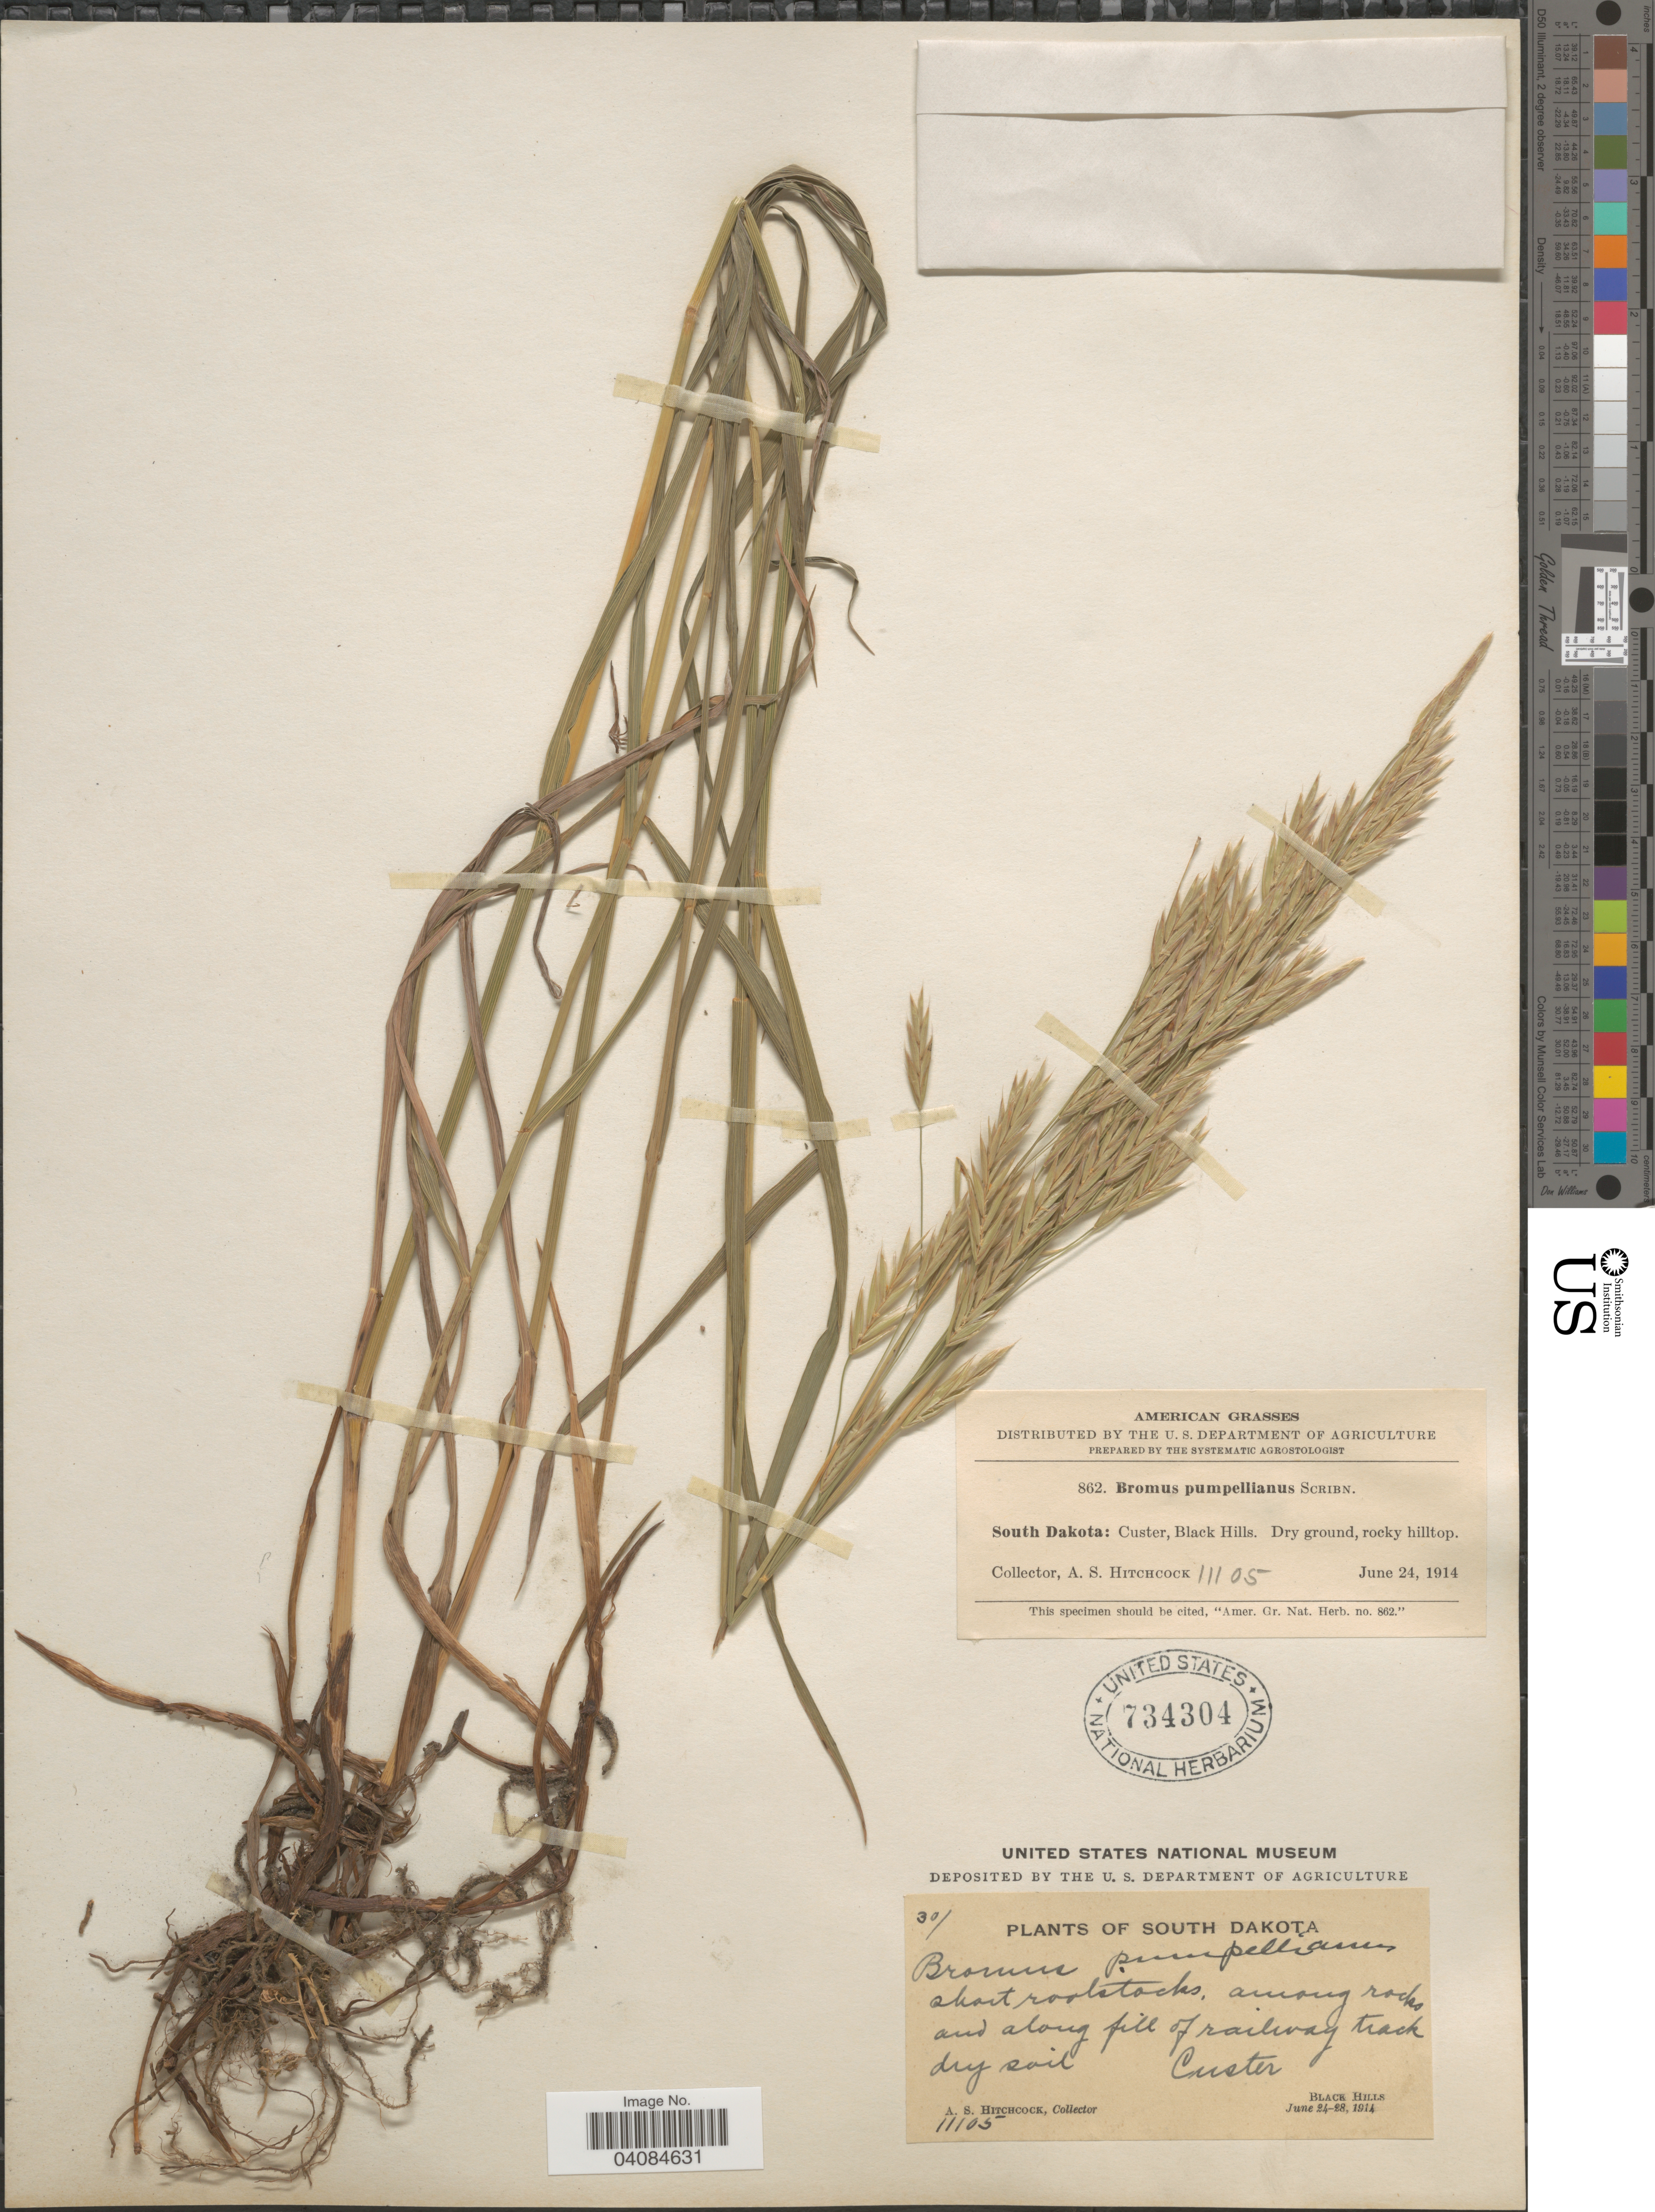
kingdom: Plantae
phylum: Tracheophyta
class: Liliopsida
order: Poales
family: Poaceae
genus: Bromus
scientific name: Bromus pumpellianus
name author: Scribn.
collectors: A. S. Hitchcock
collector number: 11105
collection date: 1914-06-24/1914-06-28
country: United States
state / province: South Dakota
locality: About rootstocks, among rocks and along fill of railway track. Custer, Black Hills.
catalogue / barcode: US 734304